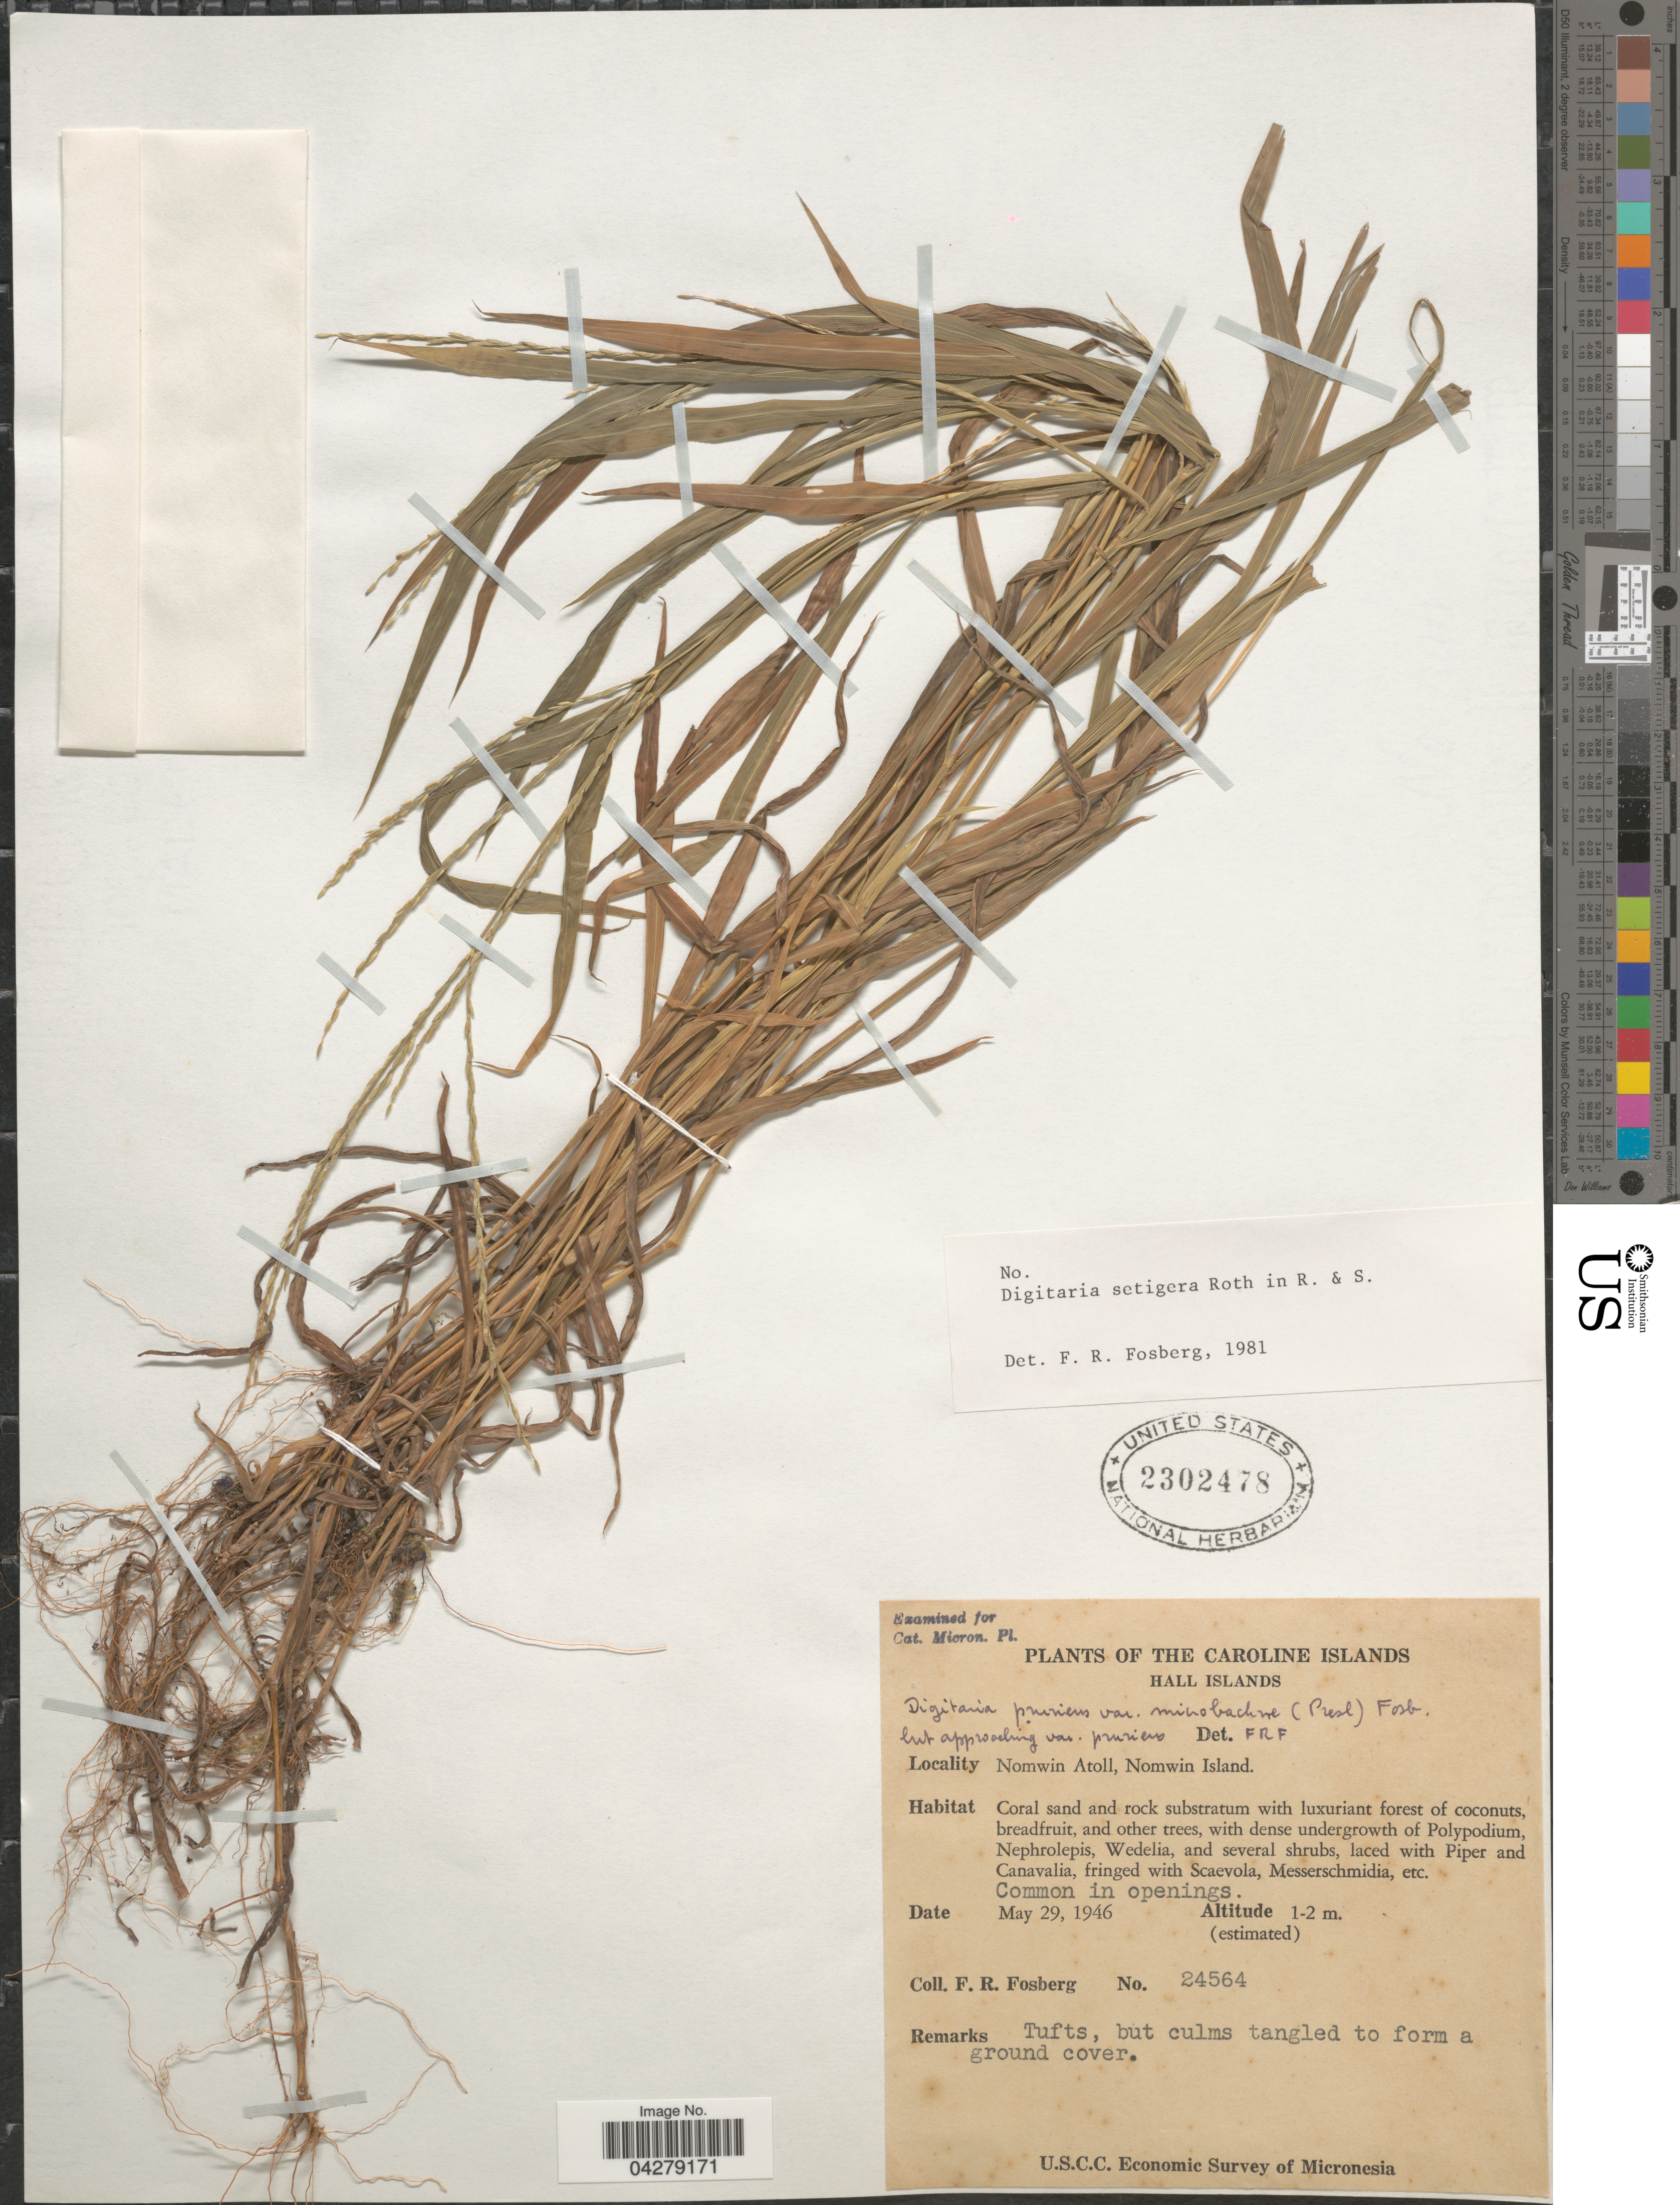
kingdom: Plantae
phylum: Tracheophyta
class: Liliopsida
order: Poales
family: Poaceae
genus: Digitaria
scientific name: Digitaria setigera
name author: Roth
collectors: F. R. Fosberg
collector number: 24564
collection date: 1946-05-29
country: Micronesia, Federated States of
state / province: Truk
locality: The Caroline Islands. Hall Islands. Nomwin Atoll, Nomwin Island. U.S.C.C. Economic Survey of Micronesia.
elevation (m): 1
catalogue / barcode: US 2302478